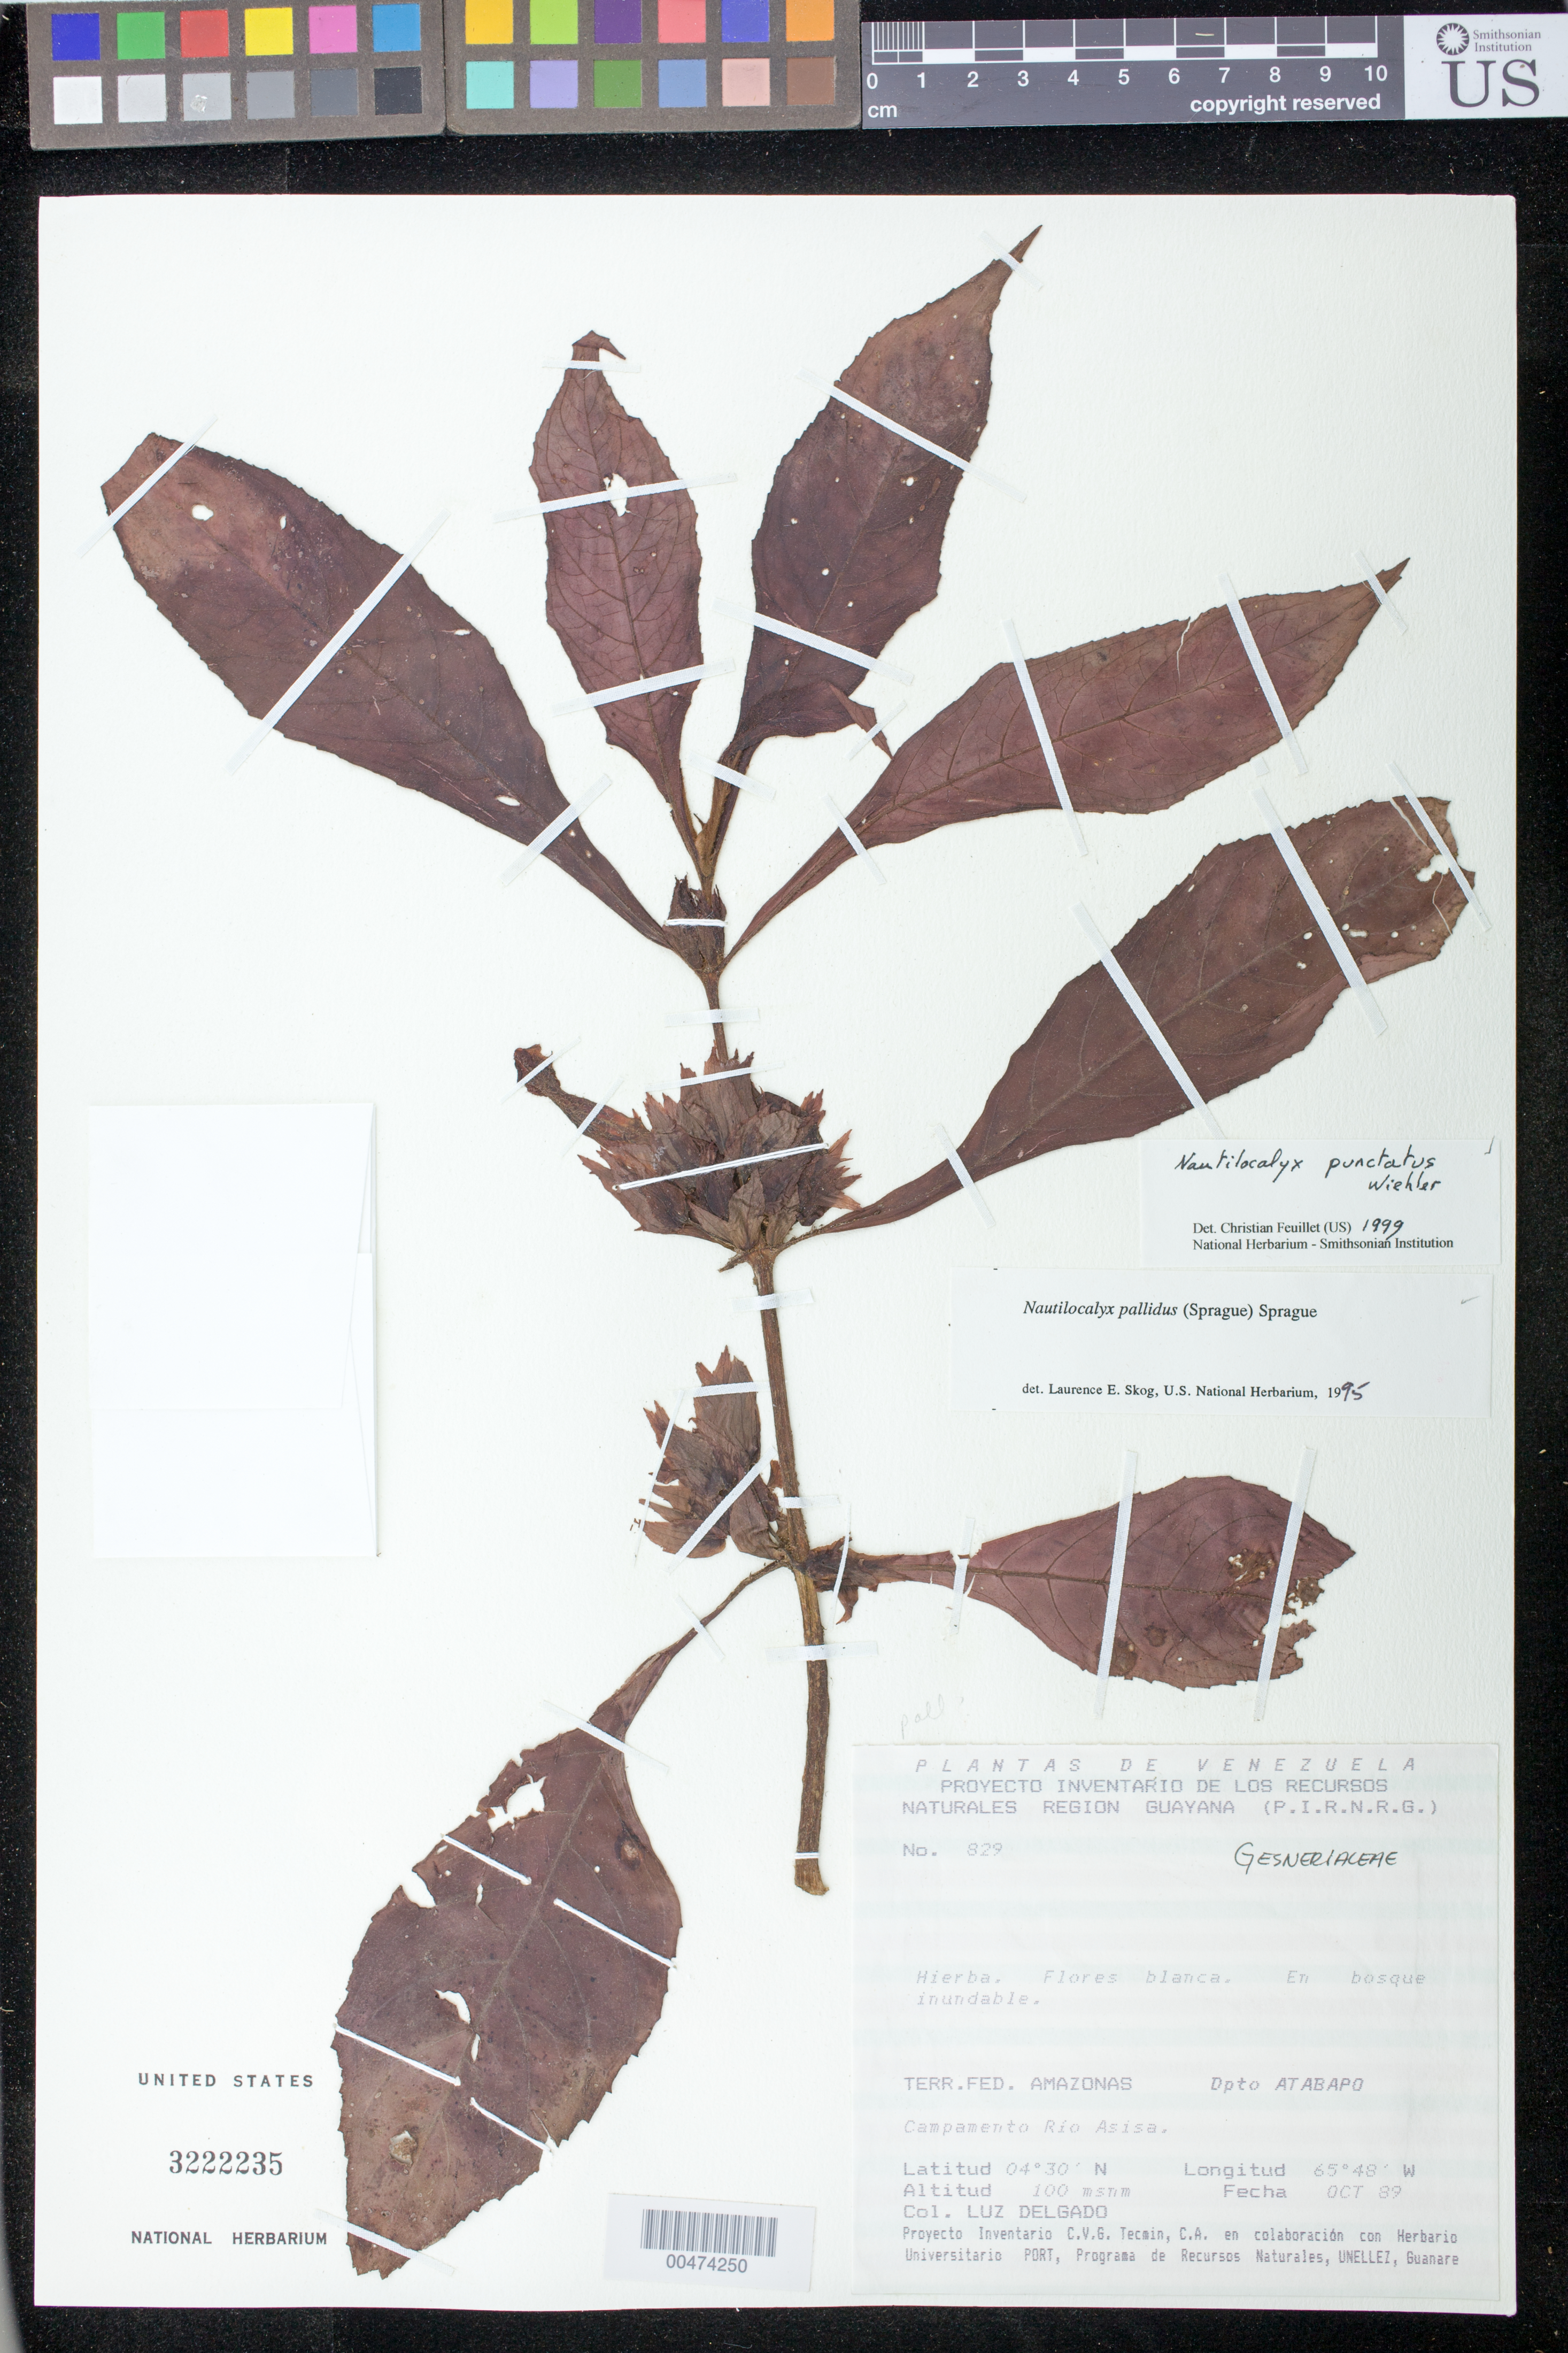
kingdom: Plantae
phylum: Tracheophyta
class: Magnoliopsida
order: Lamiales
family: Gesneriaceae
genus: Nautilocalyx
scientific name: Nautilocalyx punctatus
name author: Wiehler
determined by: Feuillet, C.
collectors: L. Delgado V.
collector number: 829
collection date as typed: Oct 1989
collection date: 1989-10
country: Venezuela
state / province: Amazonas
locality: Dpto. Atabapo, Campamento Río Asisa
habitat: En bosque inundable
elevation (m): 100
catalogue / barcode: US 3222235